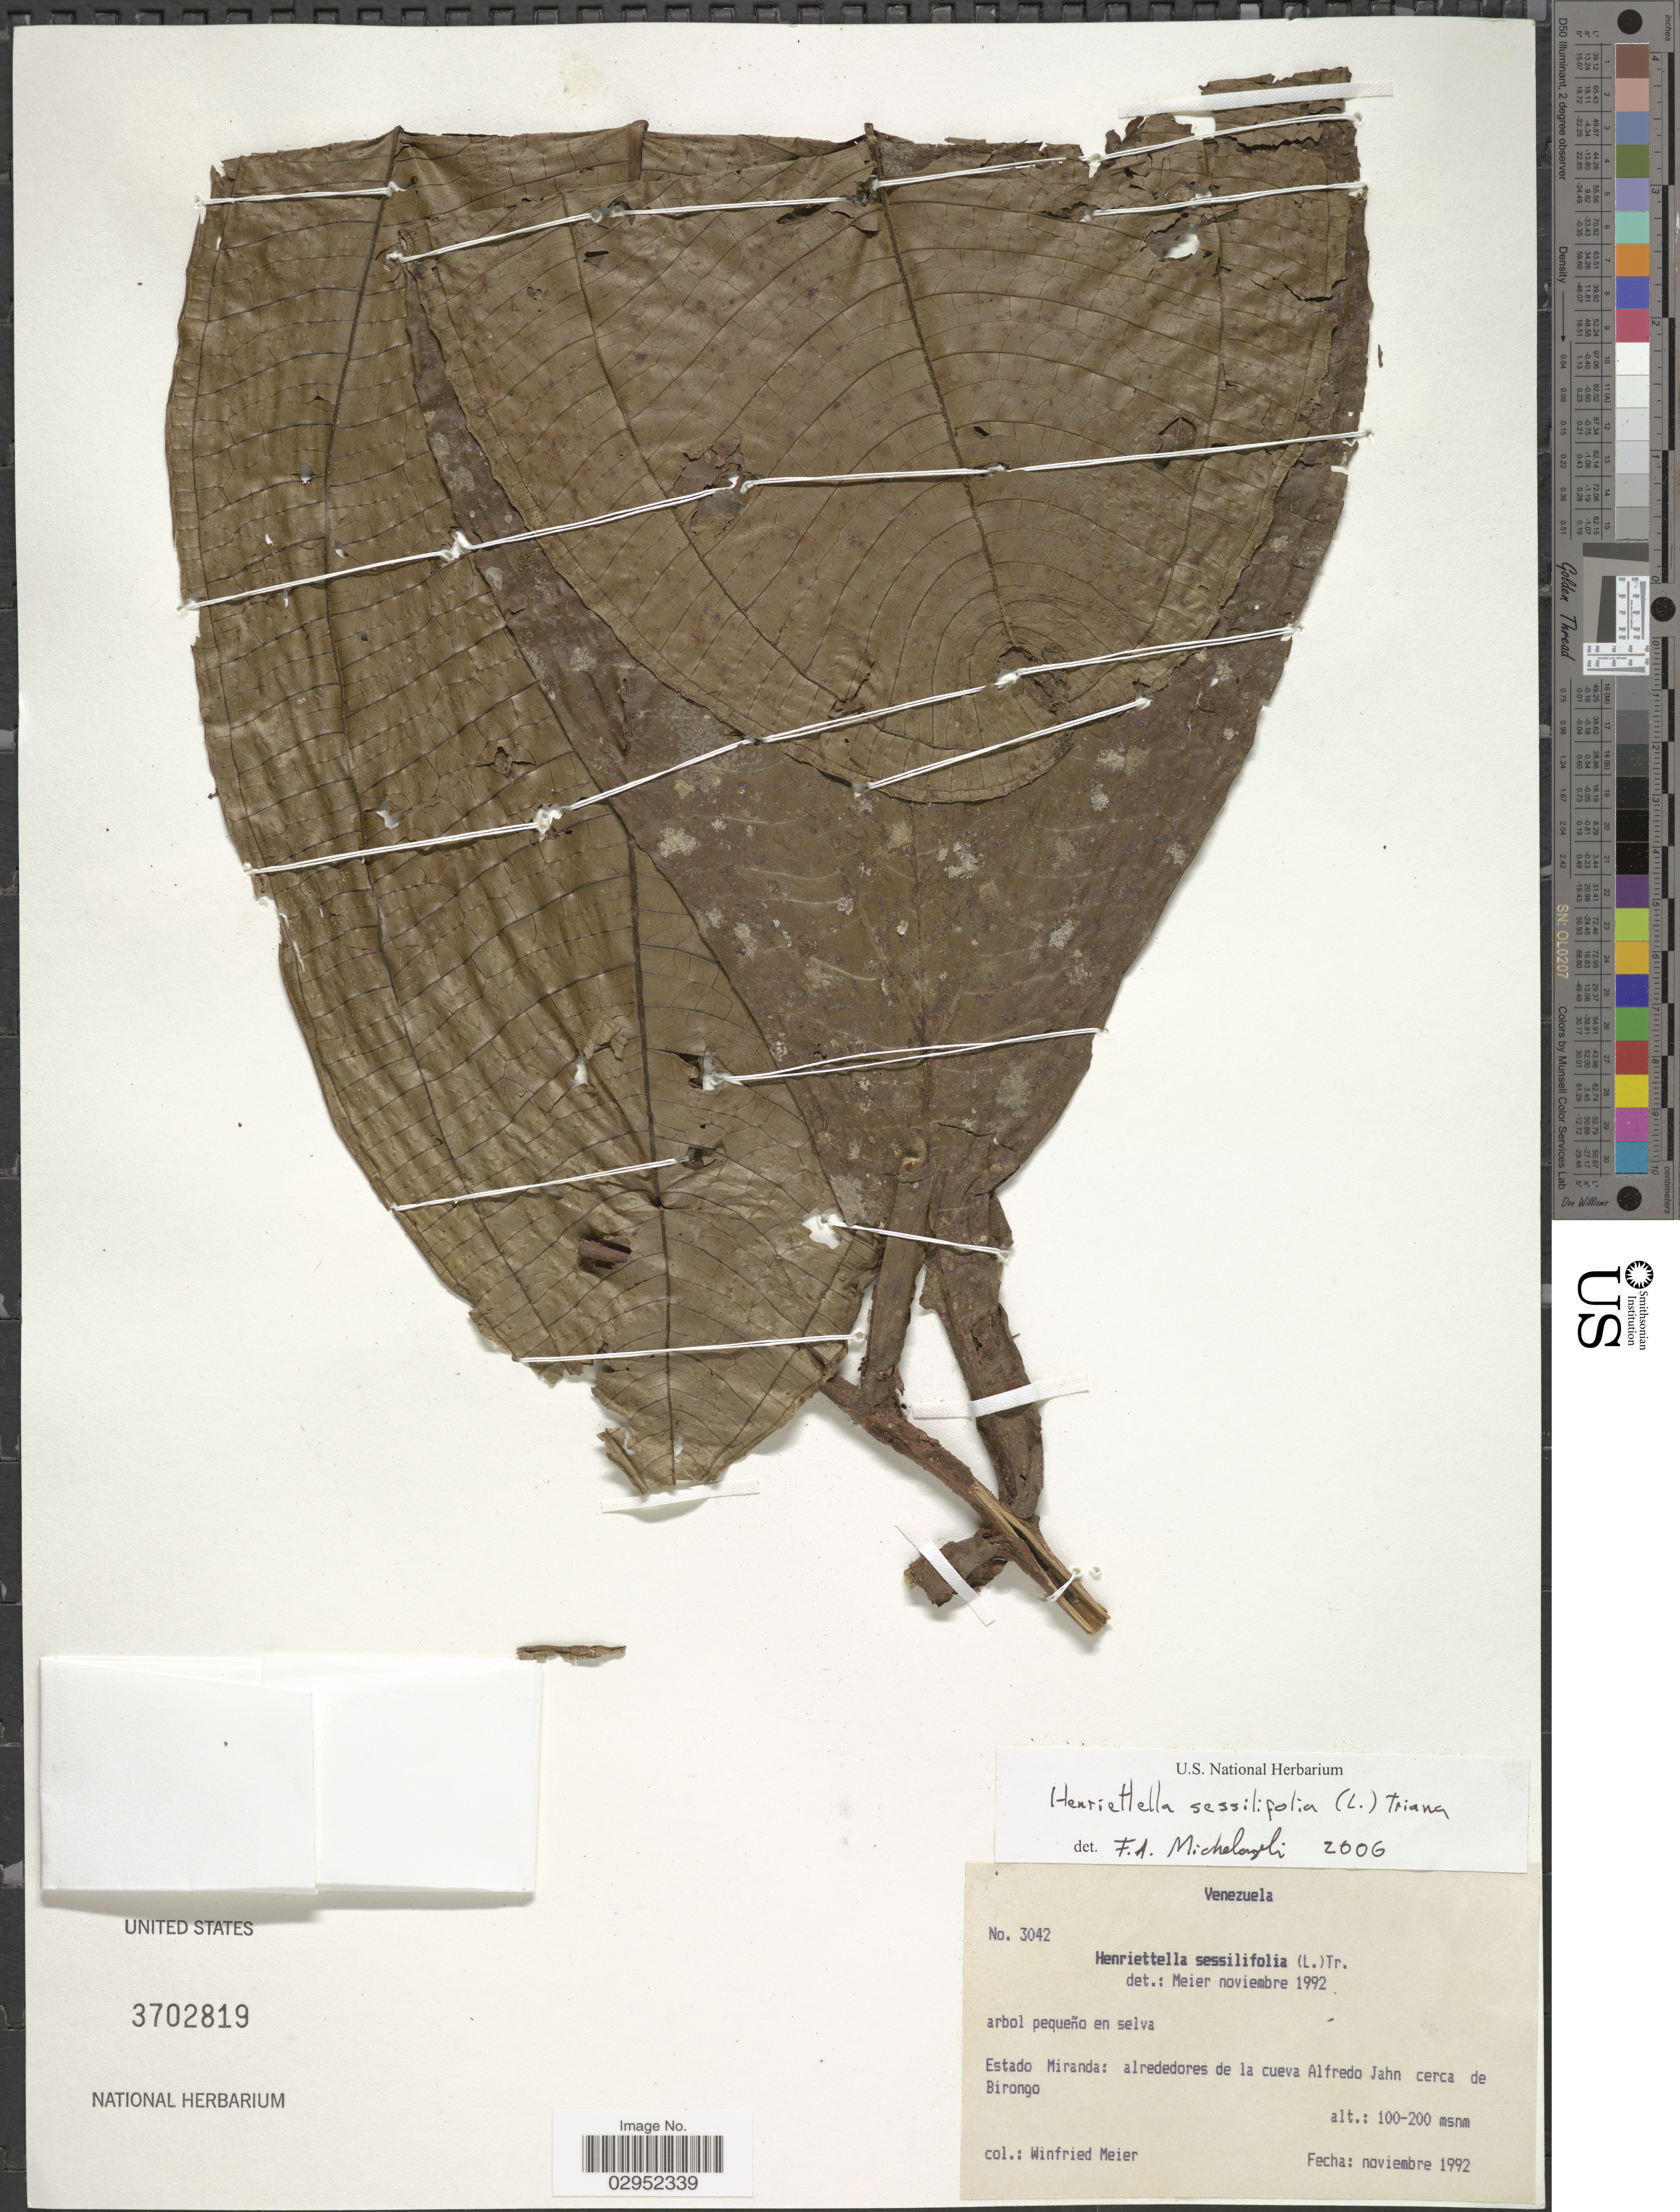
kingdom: Plantae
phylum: Tracheophyta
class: Magnoliopsida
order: Myrtales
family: Melastomataceae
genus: Henriettea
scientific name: Henriettea sessilifolia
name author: (L.) Alain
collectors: W. Meier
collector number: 3042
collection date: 1992-11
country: Venezuela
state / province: Miranda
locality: Alrededores de la cueva Alfredo Jahn cerca de Birongo.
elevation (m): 100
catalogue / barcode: US 3702819